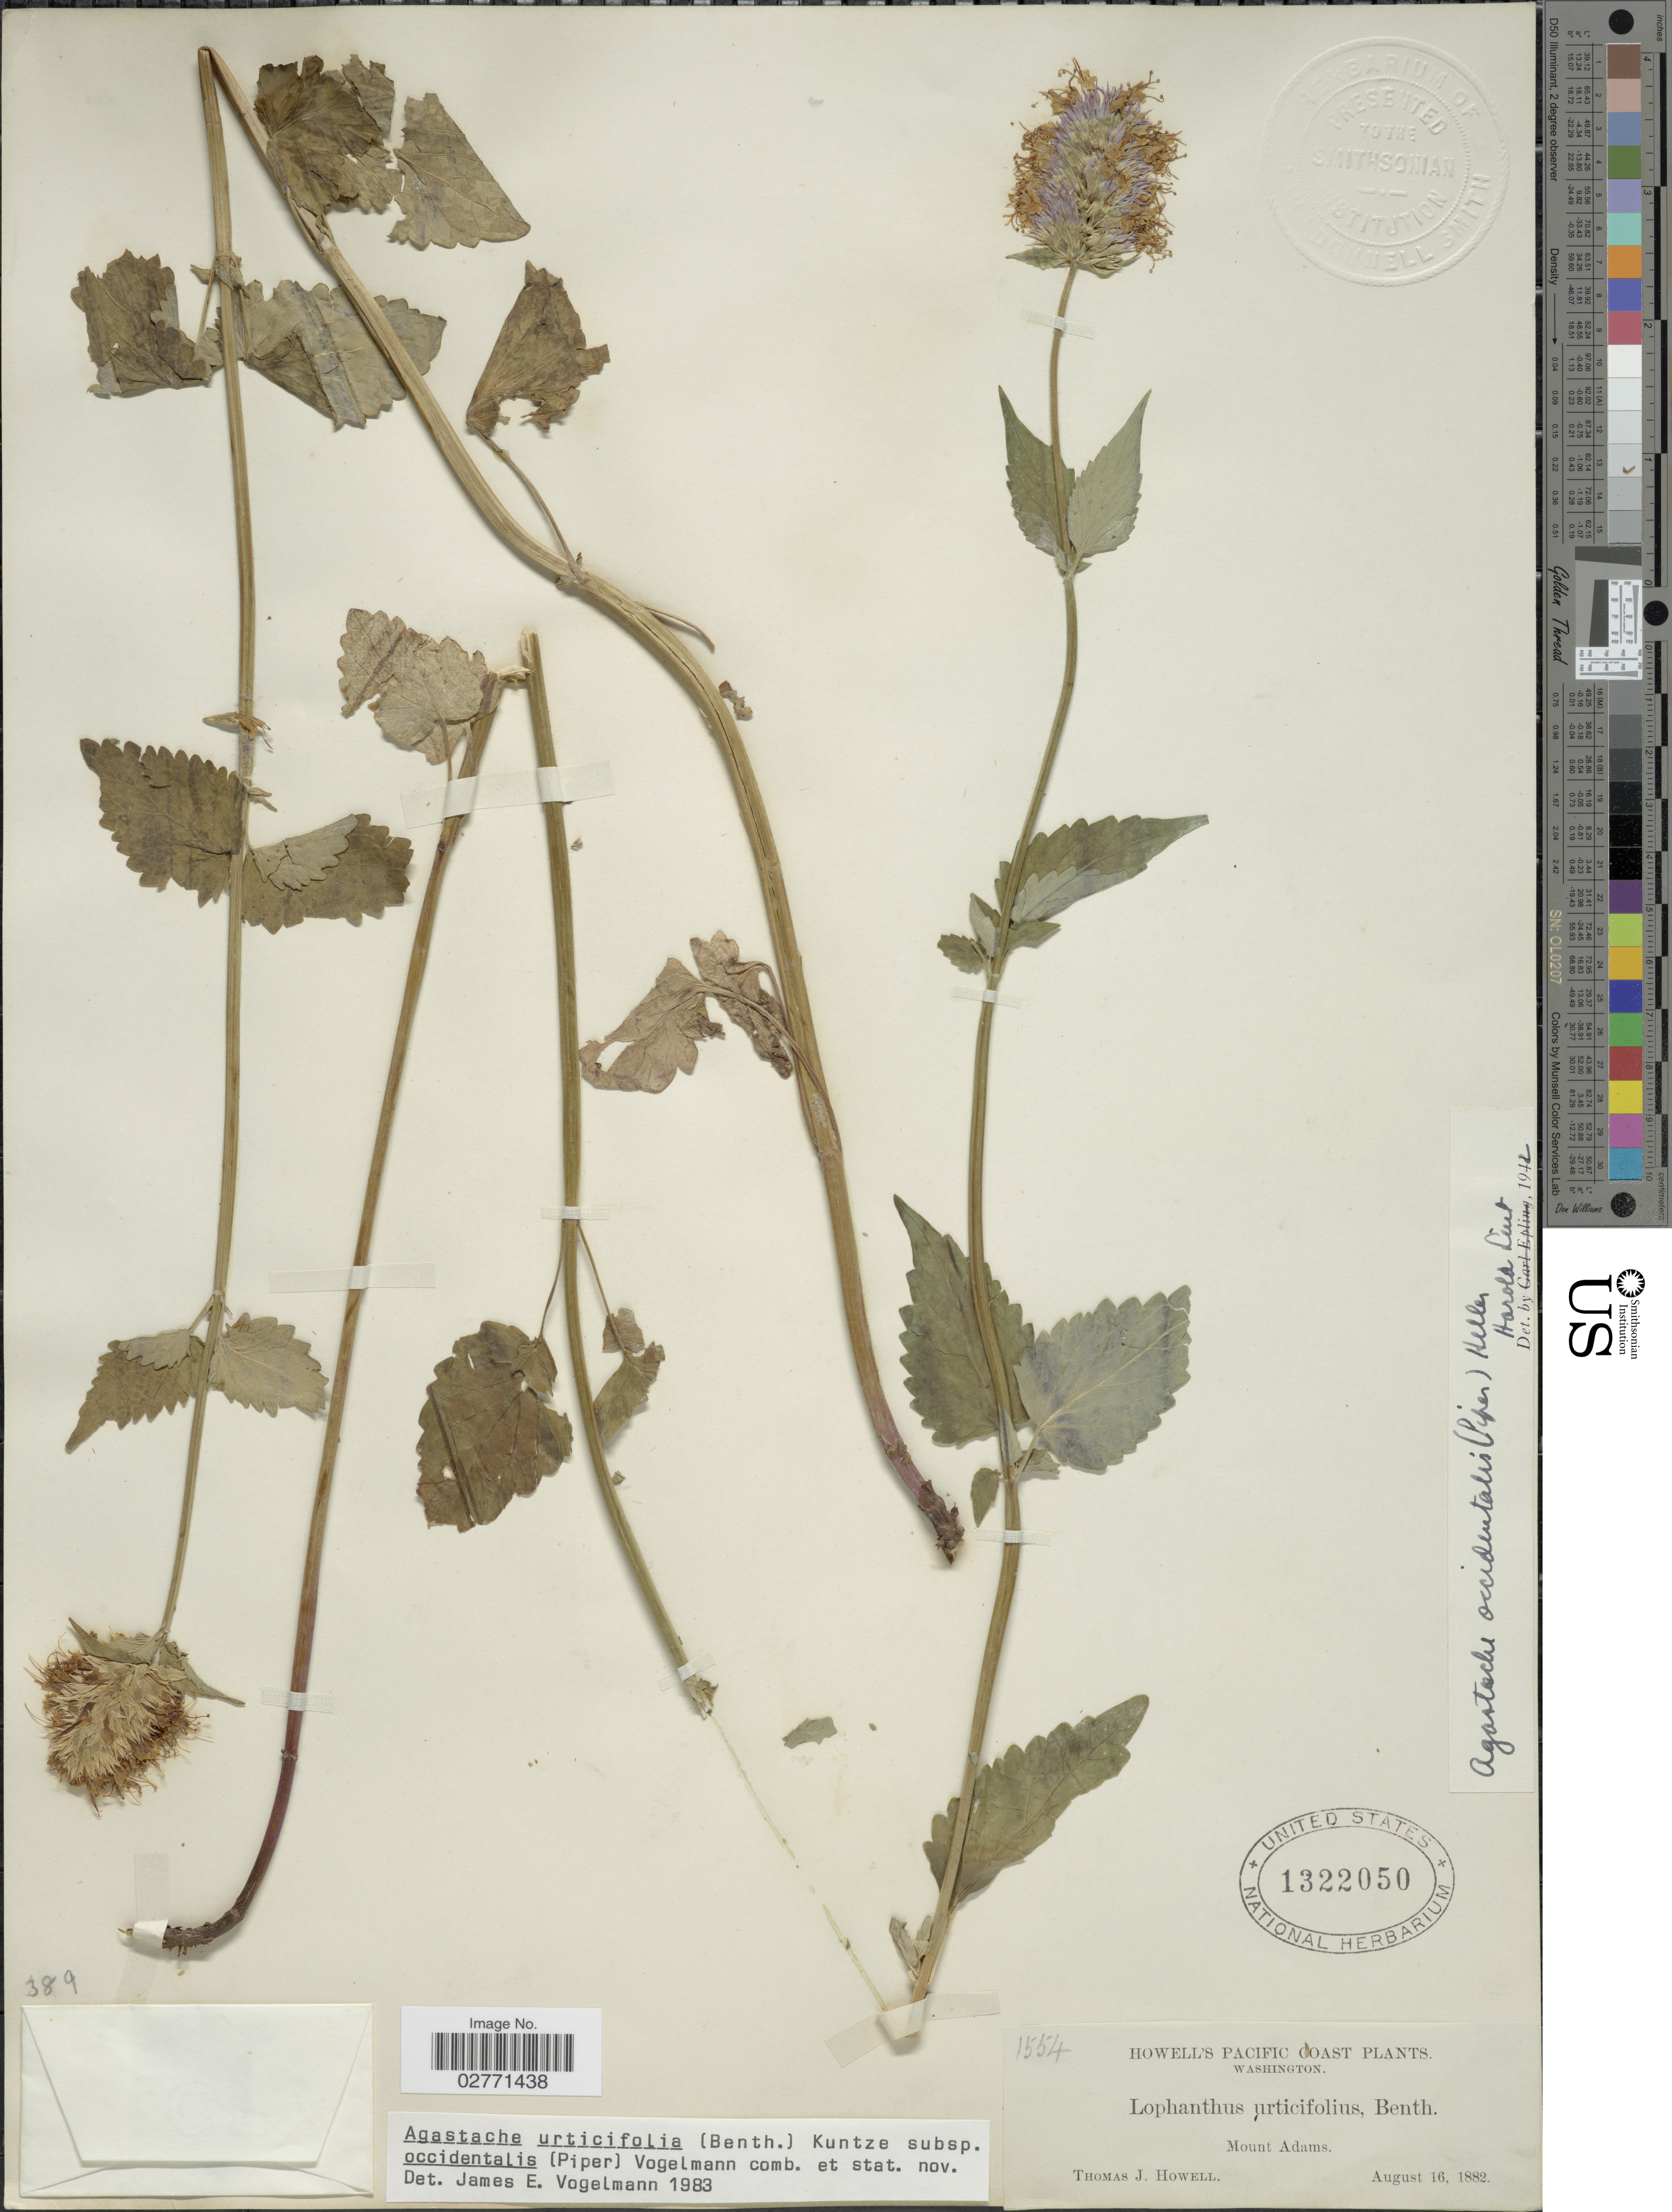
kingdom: Plantae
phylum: Tracheophyta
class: Magnoliopsida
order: Lamiales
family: Lamiaceae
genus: Agastache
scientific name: Agastache urticifolia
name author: (Benth.) Kuntze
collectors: T. J. Howell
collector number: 1554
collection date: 1882-08-16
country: United States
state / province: Washington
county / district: Yakima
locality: Pacific Coast. Mount Adams.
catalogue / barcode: US 1322050